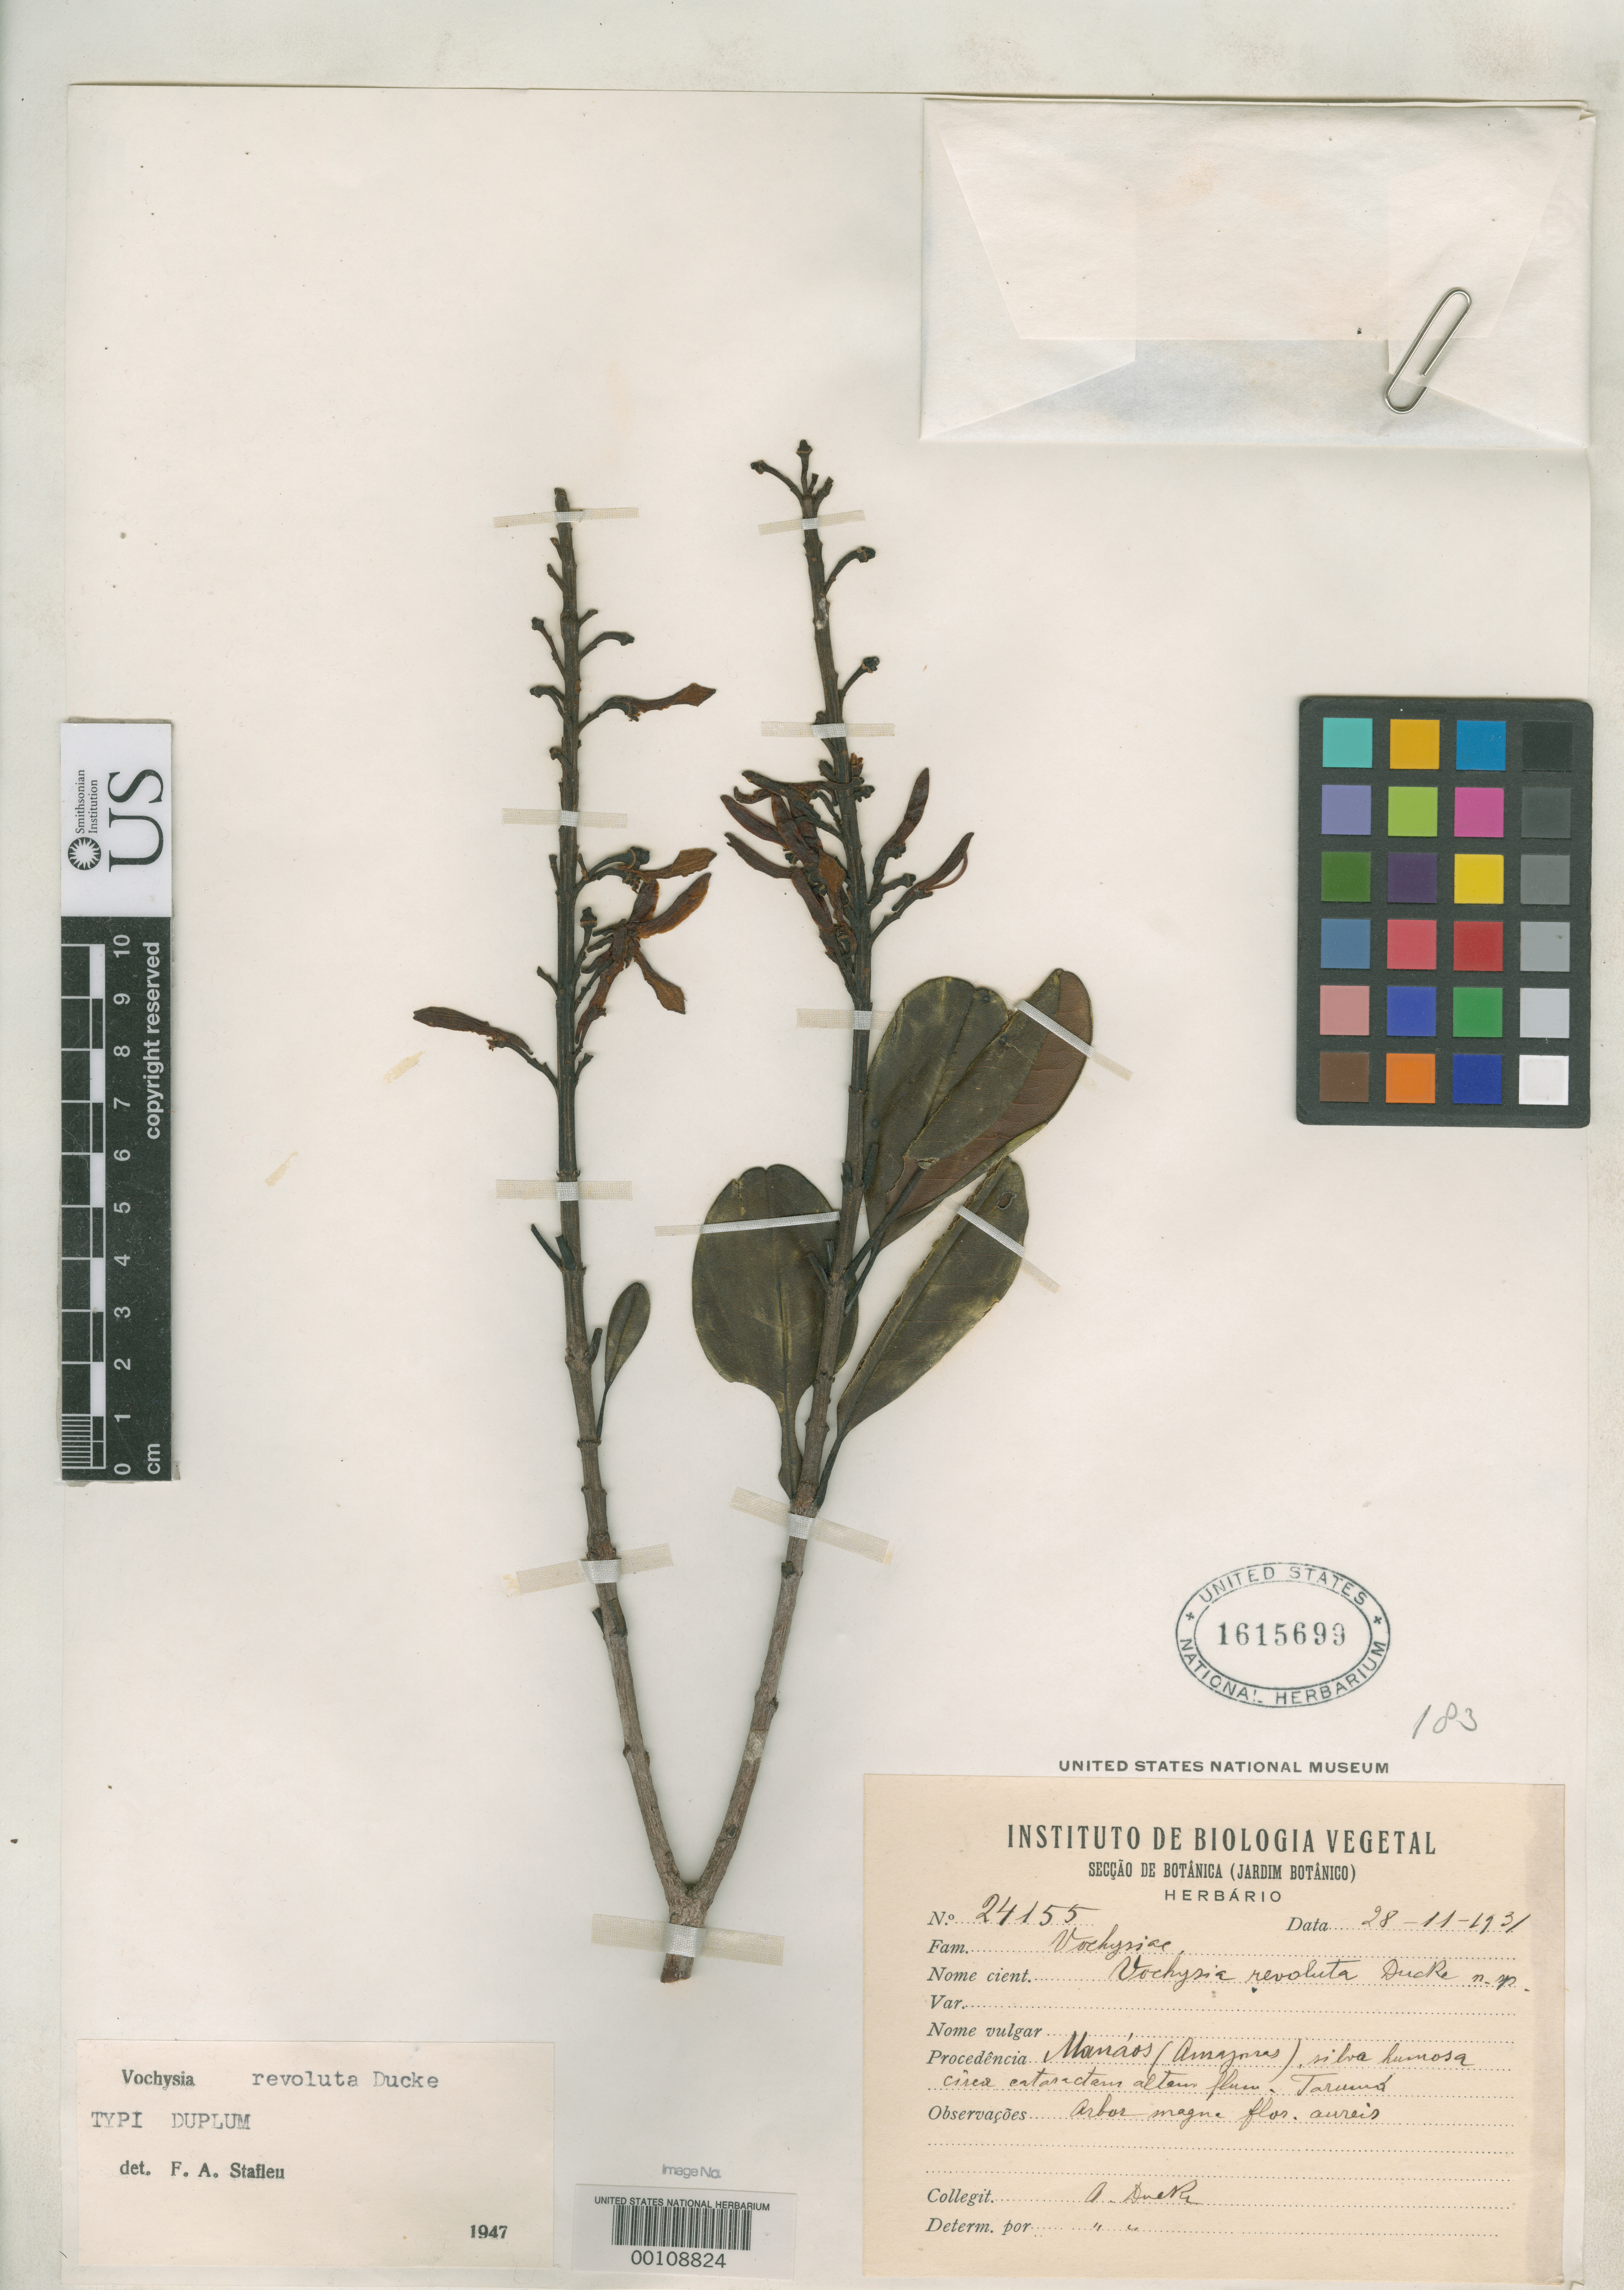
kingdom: Plantae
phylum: Tracheophyta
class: Magnoliopsida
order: Myrtales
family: Vochysiaceae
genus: Vochysia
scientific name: Vochysia revoluta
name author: Ducke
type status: Isotype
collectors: A. Ducke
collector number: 24155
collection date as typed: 28 Nov 1931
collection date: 1931-11-28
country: Brazil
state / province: Amazonas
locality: Manaus.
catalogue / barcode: US 1615699